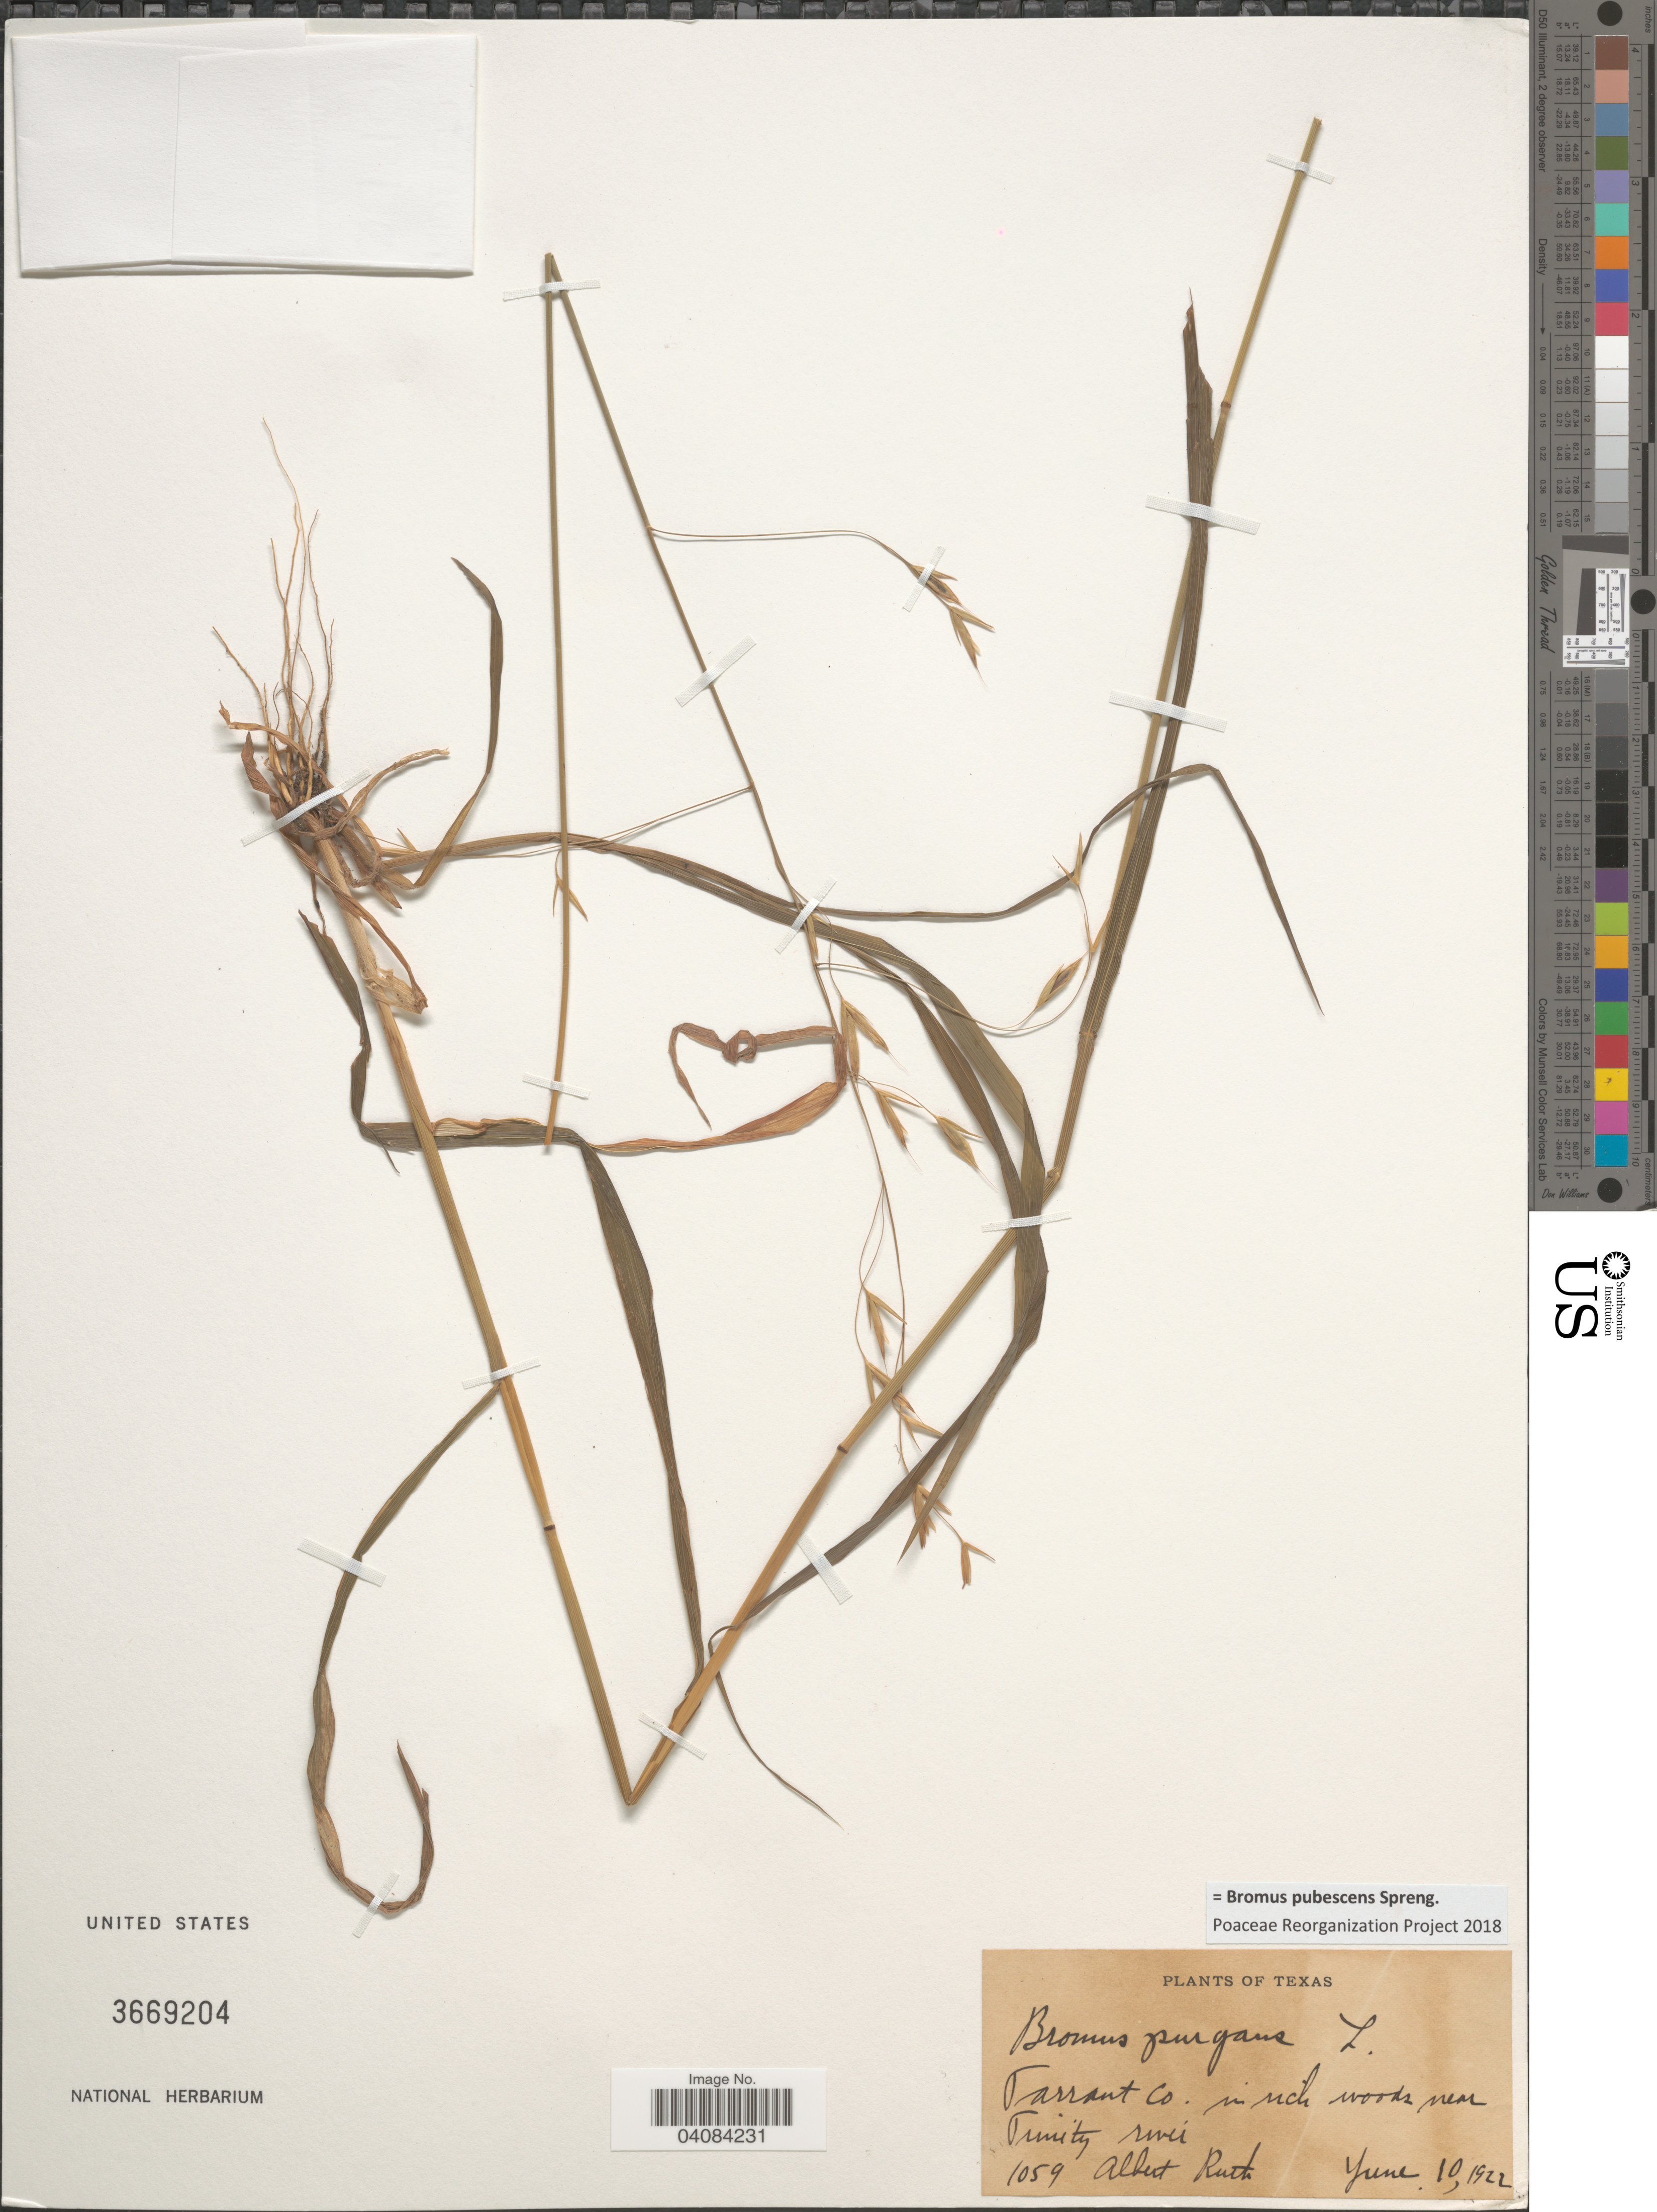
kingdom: Plantae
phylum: Tracheophyta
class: Liliopsida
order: Poales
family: Poaceae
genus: Bromus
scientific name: Bromus pubescens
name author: Muhl. ex Willd.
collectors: A. Ruth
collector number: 1059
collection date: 1922-06-10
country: United States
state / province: Texas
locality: Tarrant Co. in rich woods near Trinity river.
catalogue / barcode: US 3669204